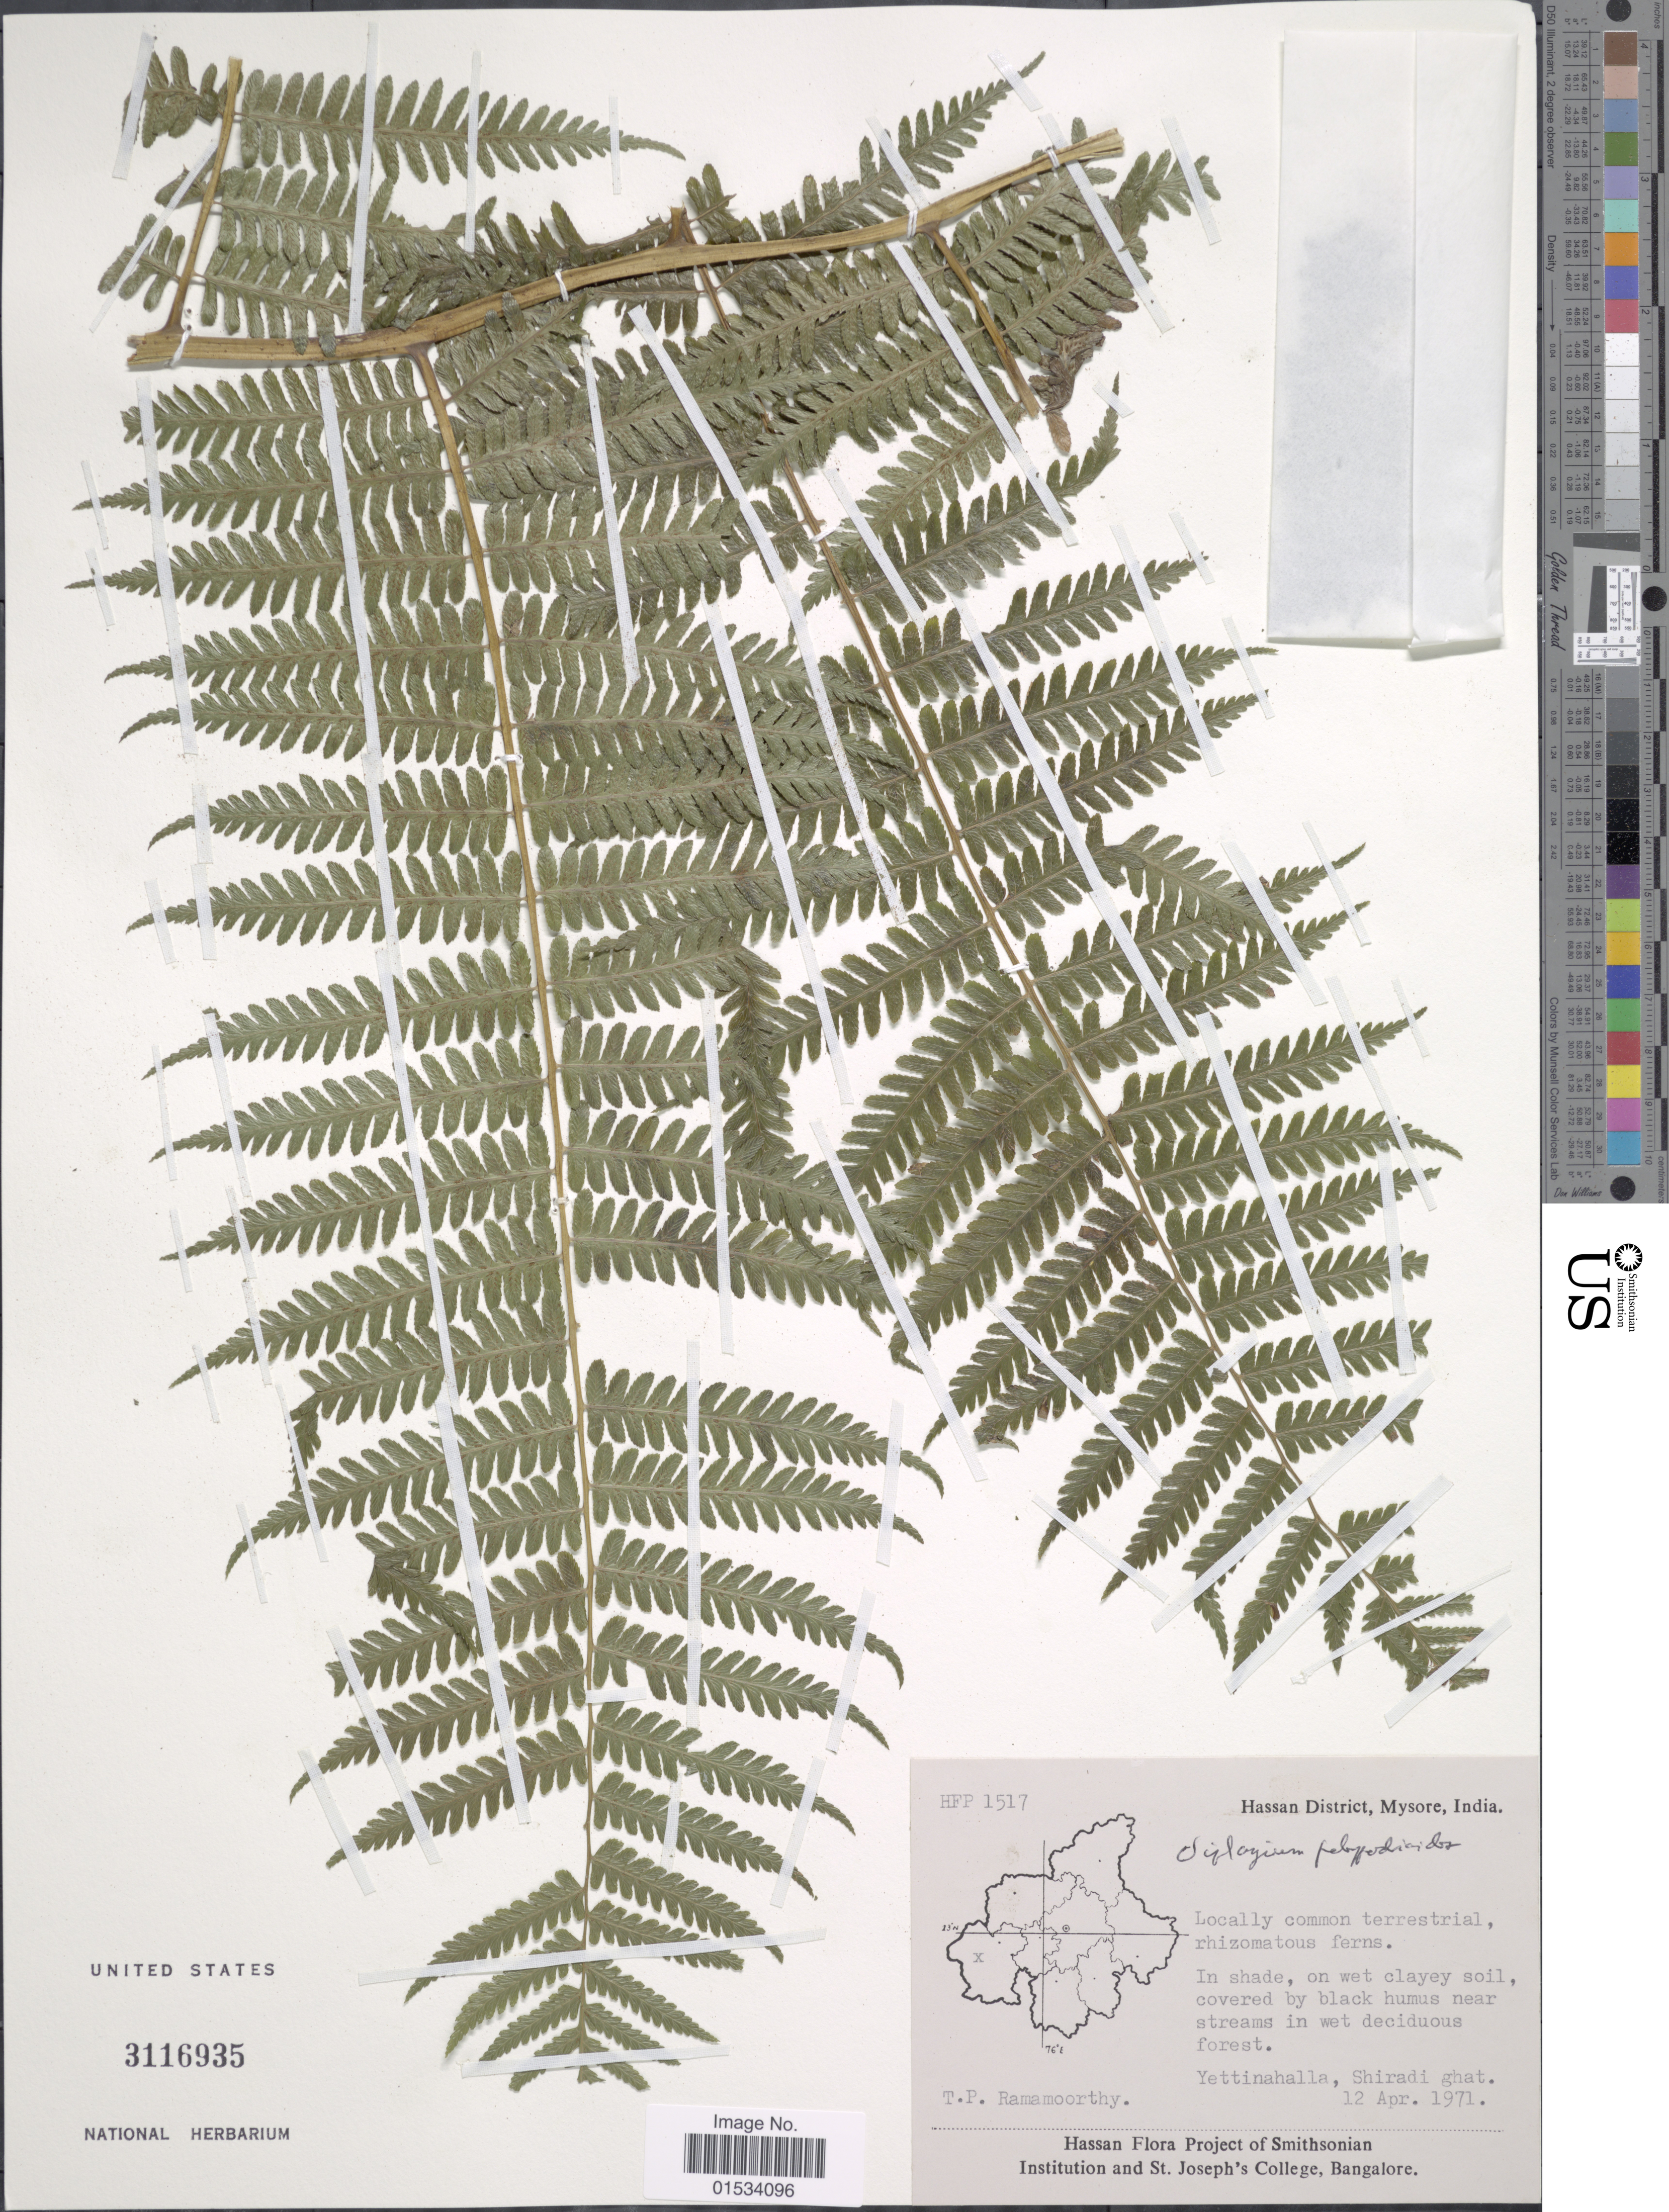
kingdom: Plantae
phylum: Tracheophyta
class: Polypodiopsida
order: Polypodiales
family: Athyriaceae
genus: Diplazium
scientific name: Diplazium polypodioides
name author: Blume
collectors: T. P. Ramamoorthy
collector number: HFP 1517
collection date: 1971-04-12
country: India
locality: Hassan District, Mysore, India, Yettinahalla, Shiradi ghat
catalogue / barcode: US 3116935